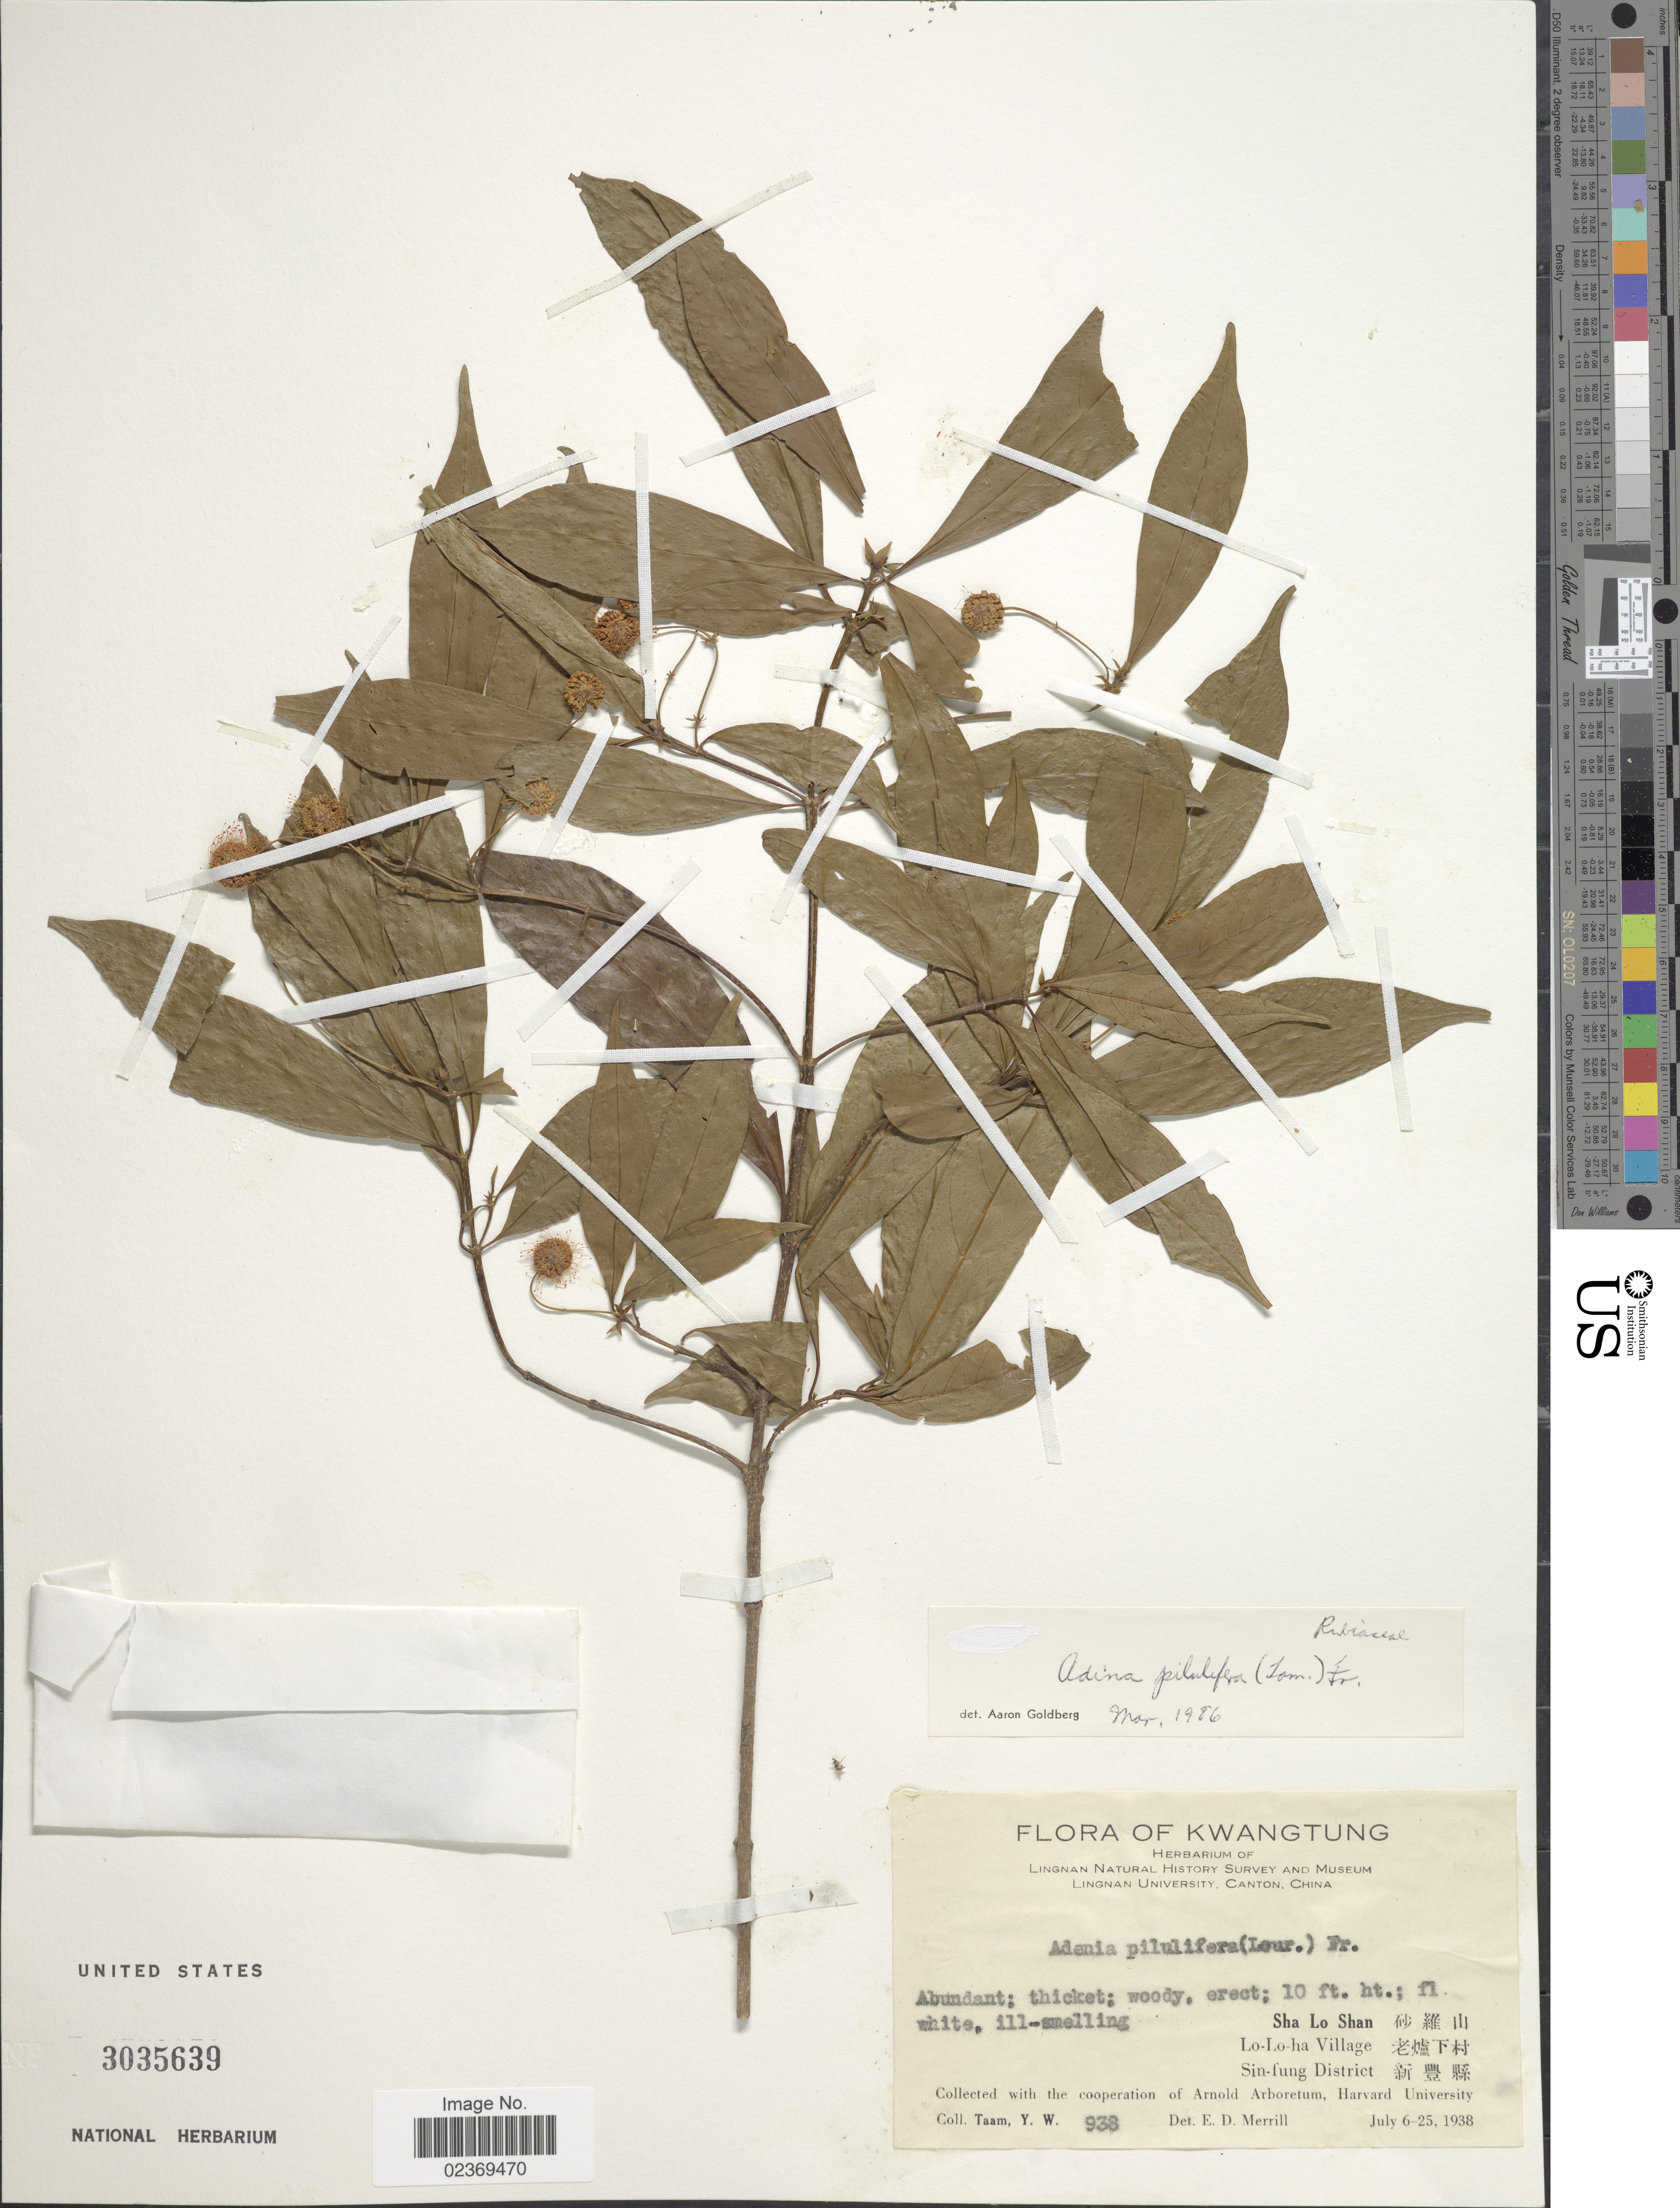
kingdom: Plantae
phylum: Tracheophyta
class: Magnoliopsida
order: Gentianales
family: Rubiaceae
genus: Adina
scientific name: Adina pilulifera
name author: (Lam.) Franch. & Drake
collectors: Y. W. Taam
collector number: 938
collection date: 1938-07-06/1938-07-25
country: China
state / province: Guangdong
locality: Kwangtung, Sha Lo Shan, Lo-Lo-ha Village, Sin-fung District.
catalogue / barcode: US 3035639